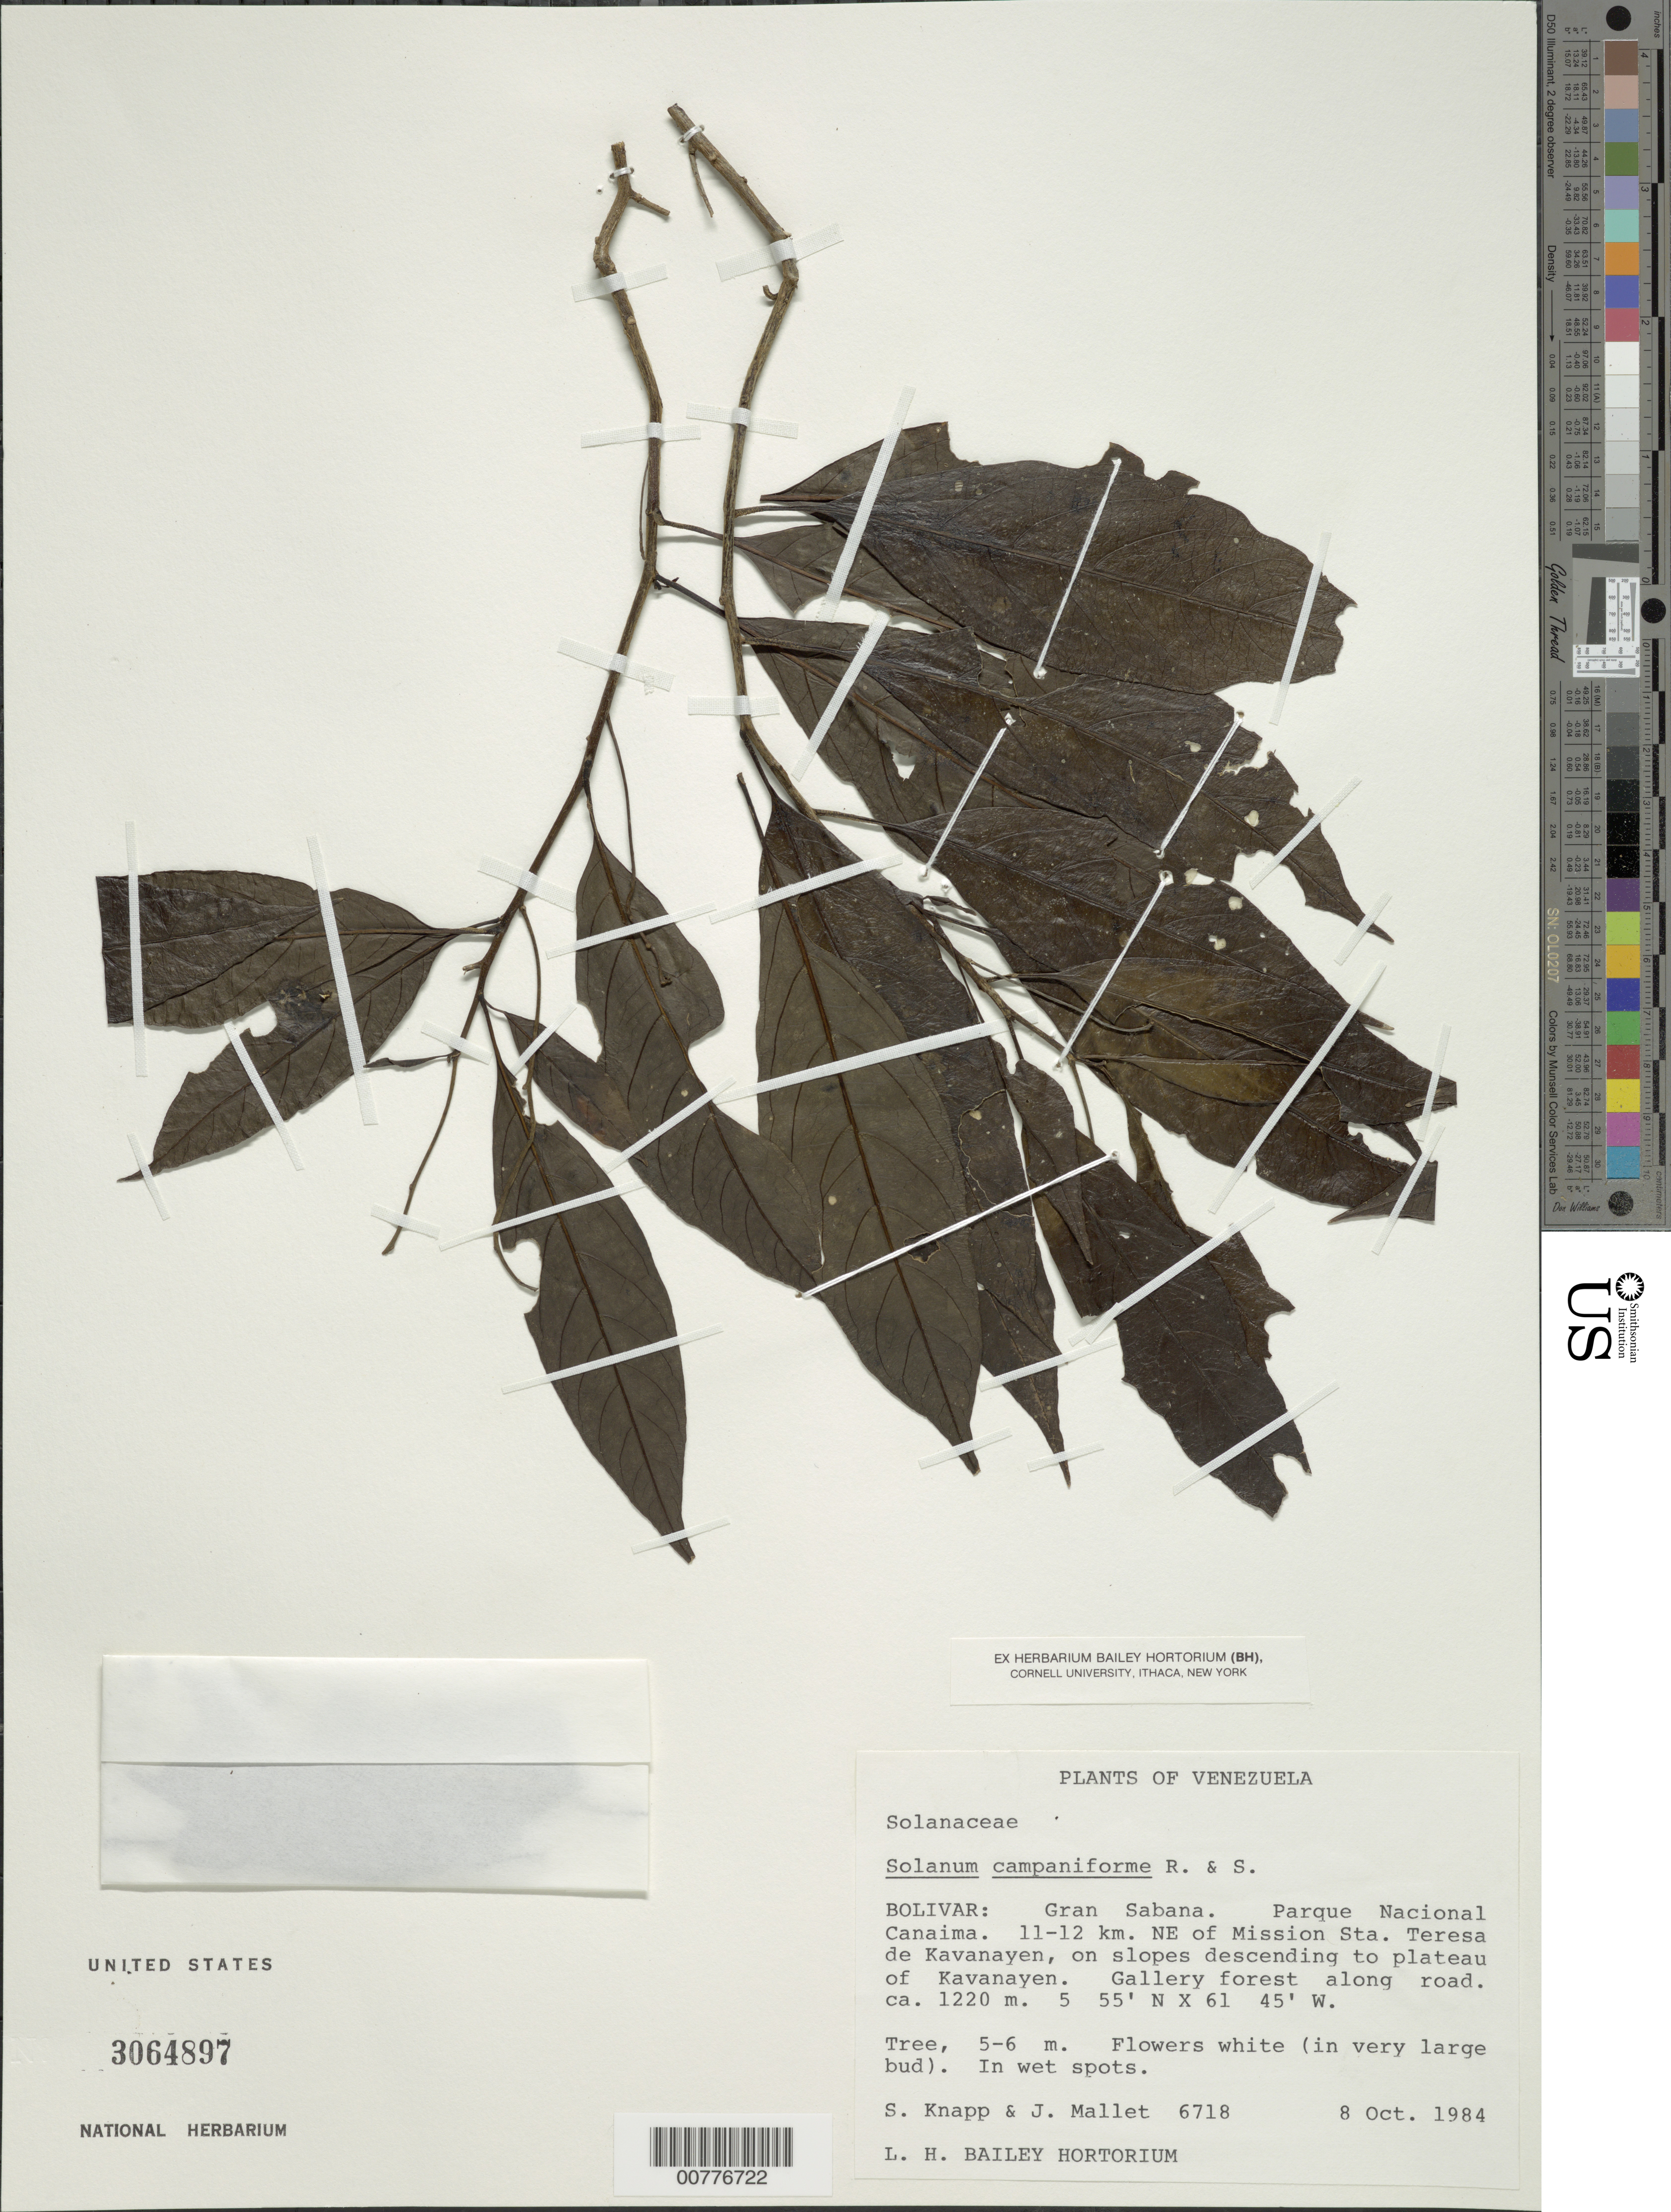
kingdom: Plantae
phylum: Tracheophyta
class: Magnoliopsida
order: Solanales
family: Solanaceae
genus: Solanum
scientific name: Solanum campaniforme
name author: Roem. & Schult.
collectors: S. Knapp & J. Mallet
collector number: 6718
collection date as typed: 10 Oct 1984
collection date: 1984-10-10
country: Venezuela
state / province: Bolívar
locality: Gran Sabana, Parque Nacional Canaima, 11-12 km NE of Mission Sta. Teresa de Kavanayen, slopes to Kavanayen plateau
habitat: Gallery forest along road; in wet spots.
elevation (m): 1220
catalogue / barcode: US 3064897